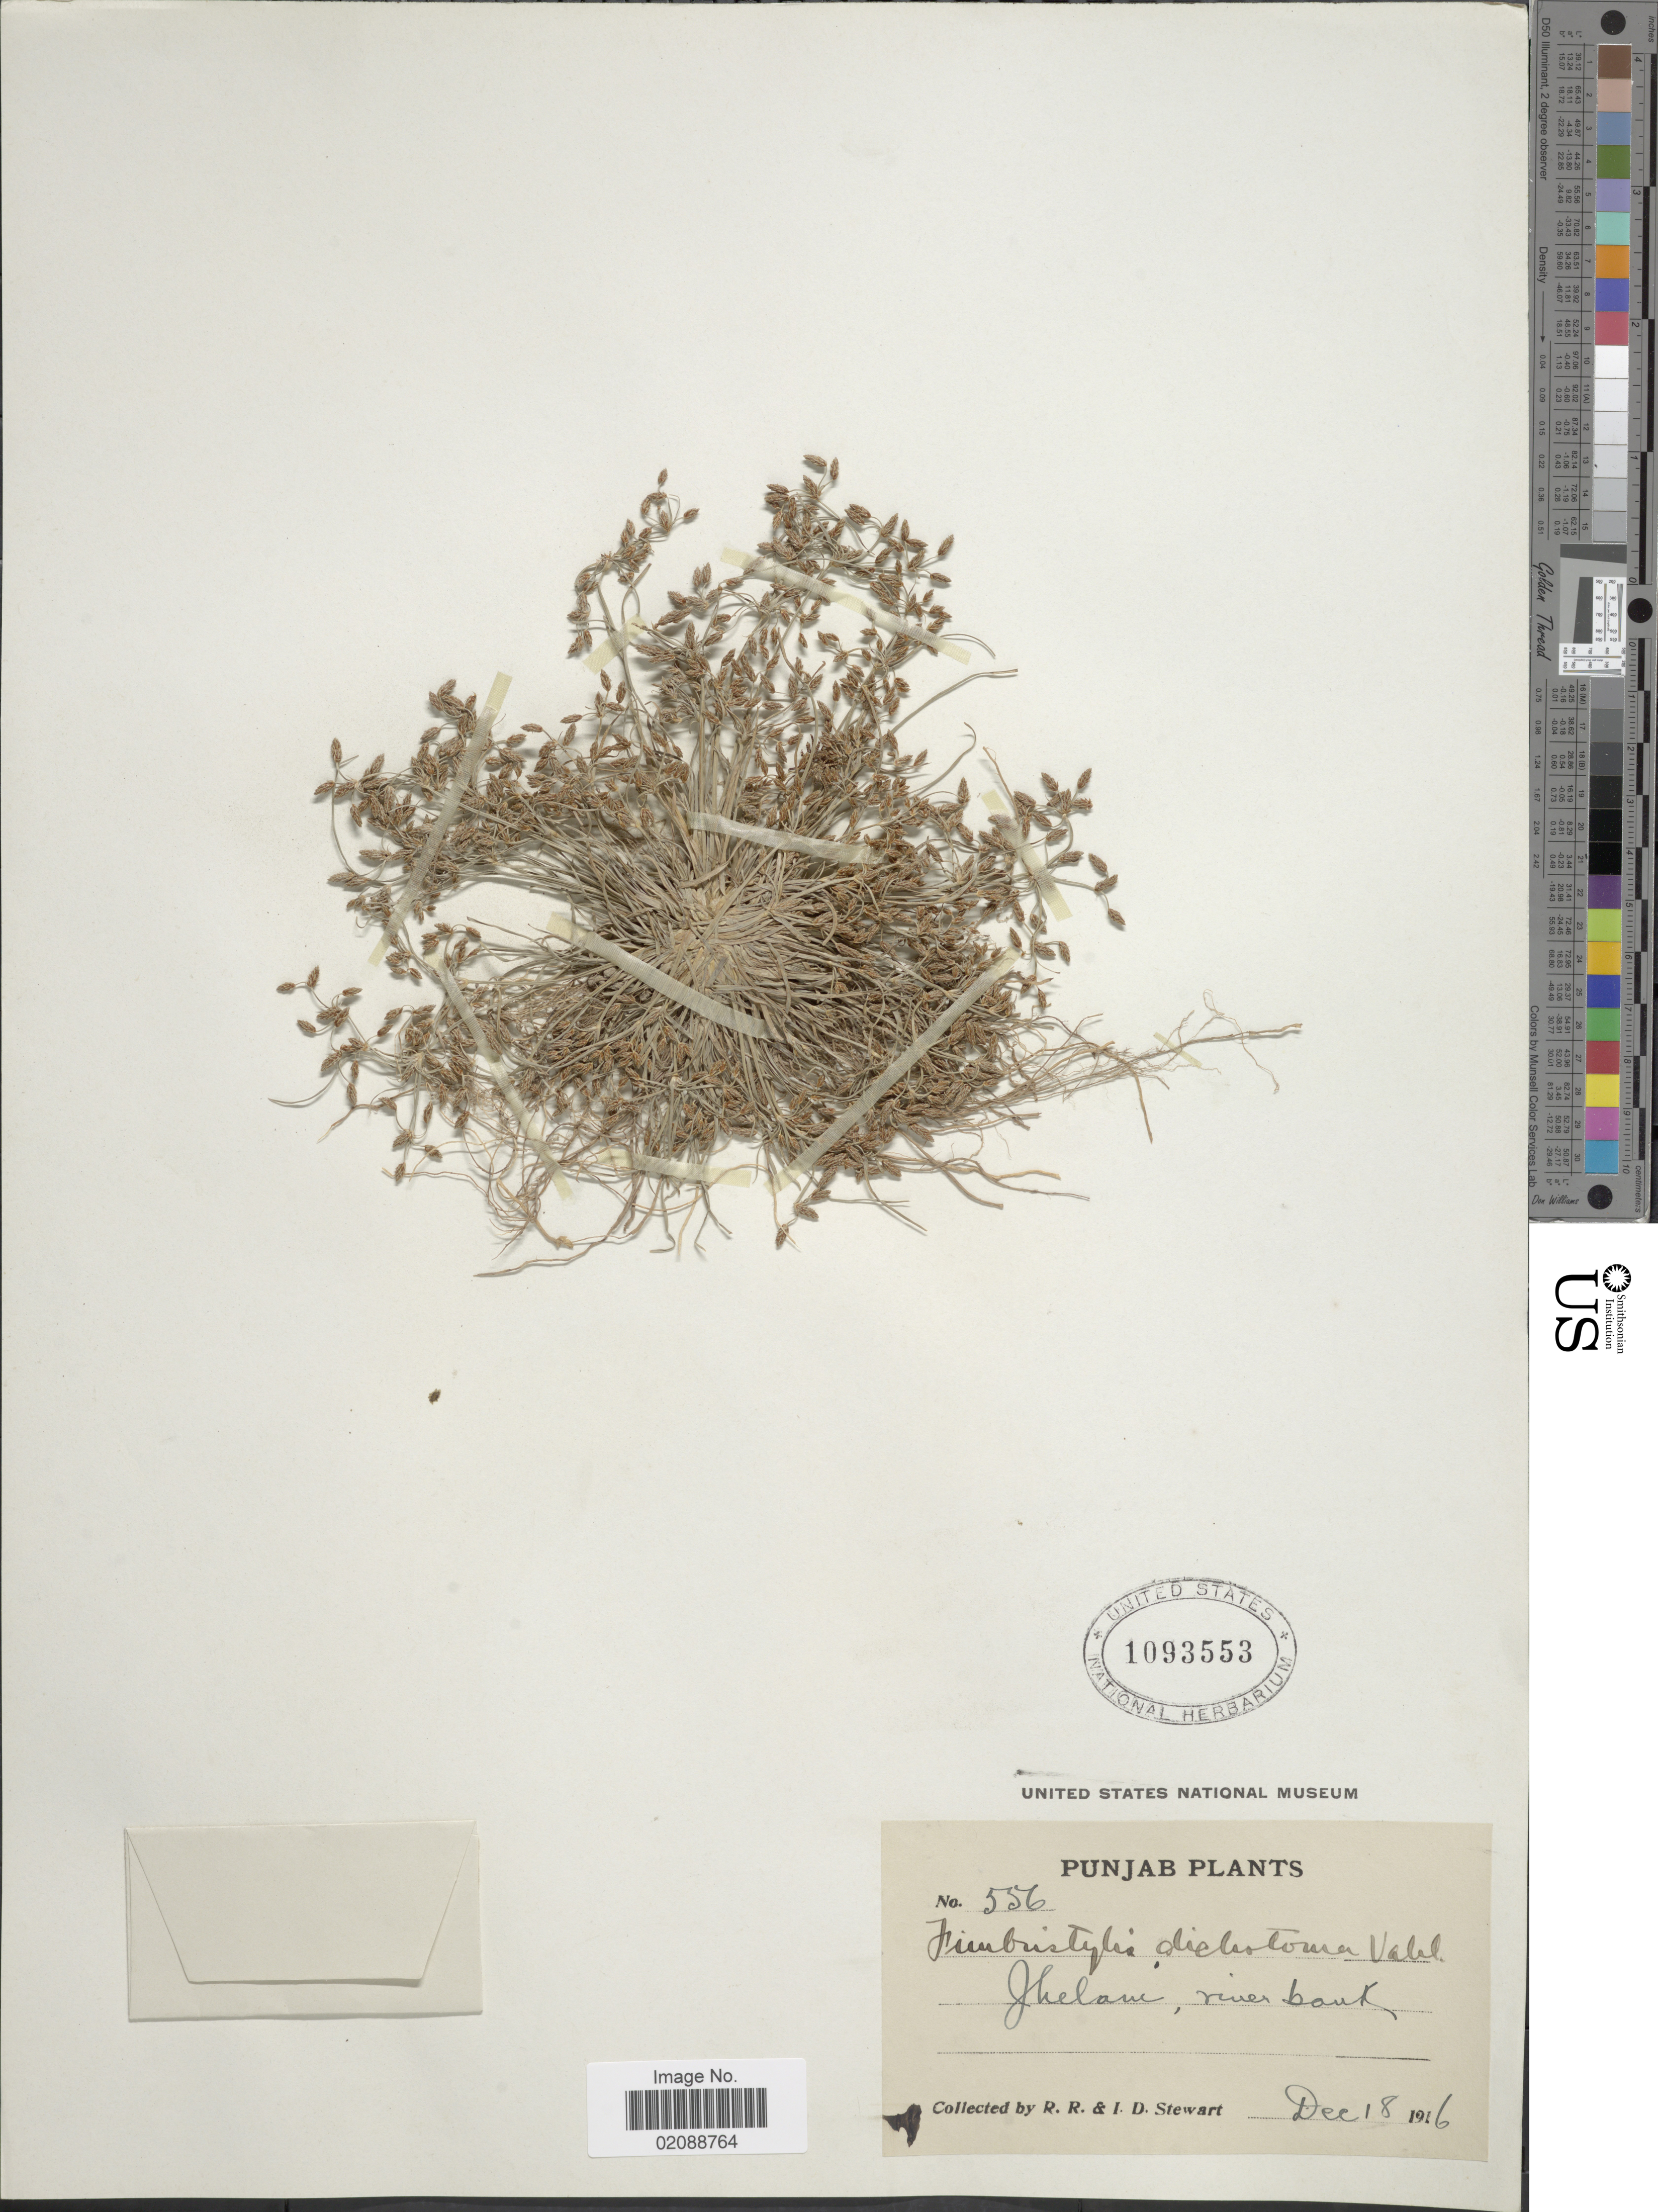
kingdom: Plantae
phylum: Tracheophyta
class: Liliopsida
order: Poales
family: Cyperaceae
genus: Fimbristylis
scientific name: Fimbristylis bisumbellata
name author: (Forssk.) Bubani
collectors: R. R. Stewart & I. Stewart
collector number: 556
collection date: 1916-12-18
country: India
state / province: Punjab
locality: Jhelan, river bank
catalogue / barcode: US 1093553